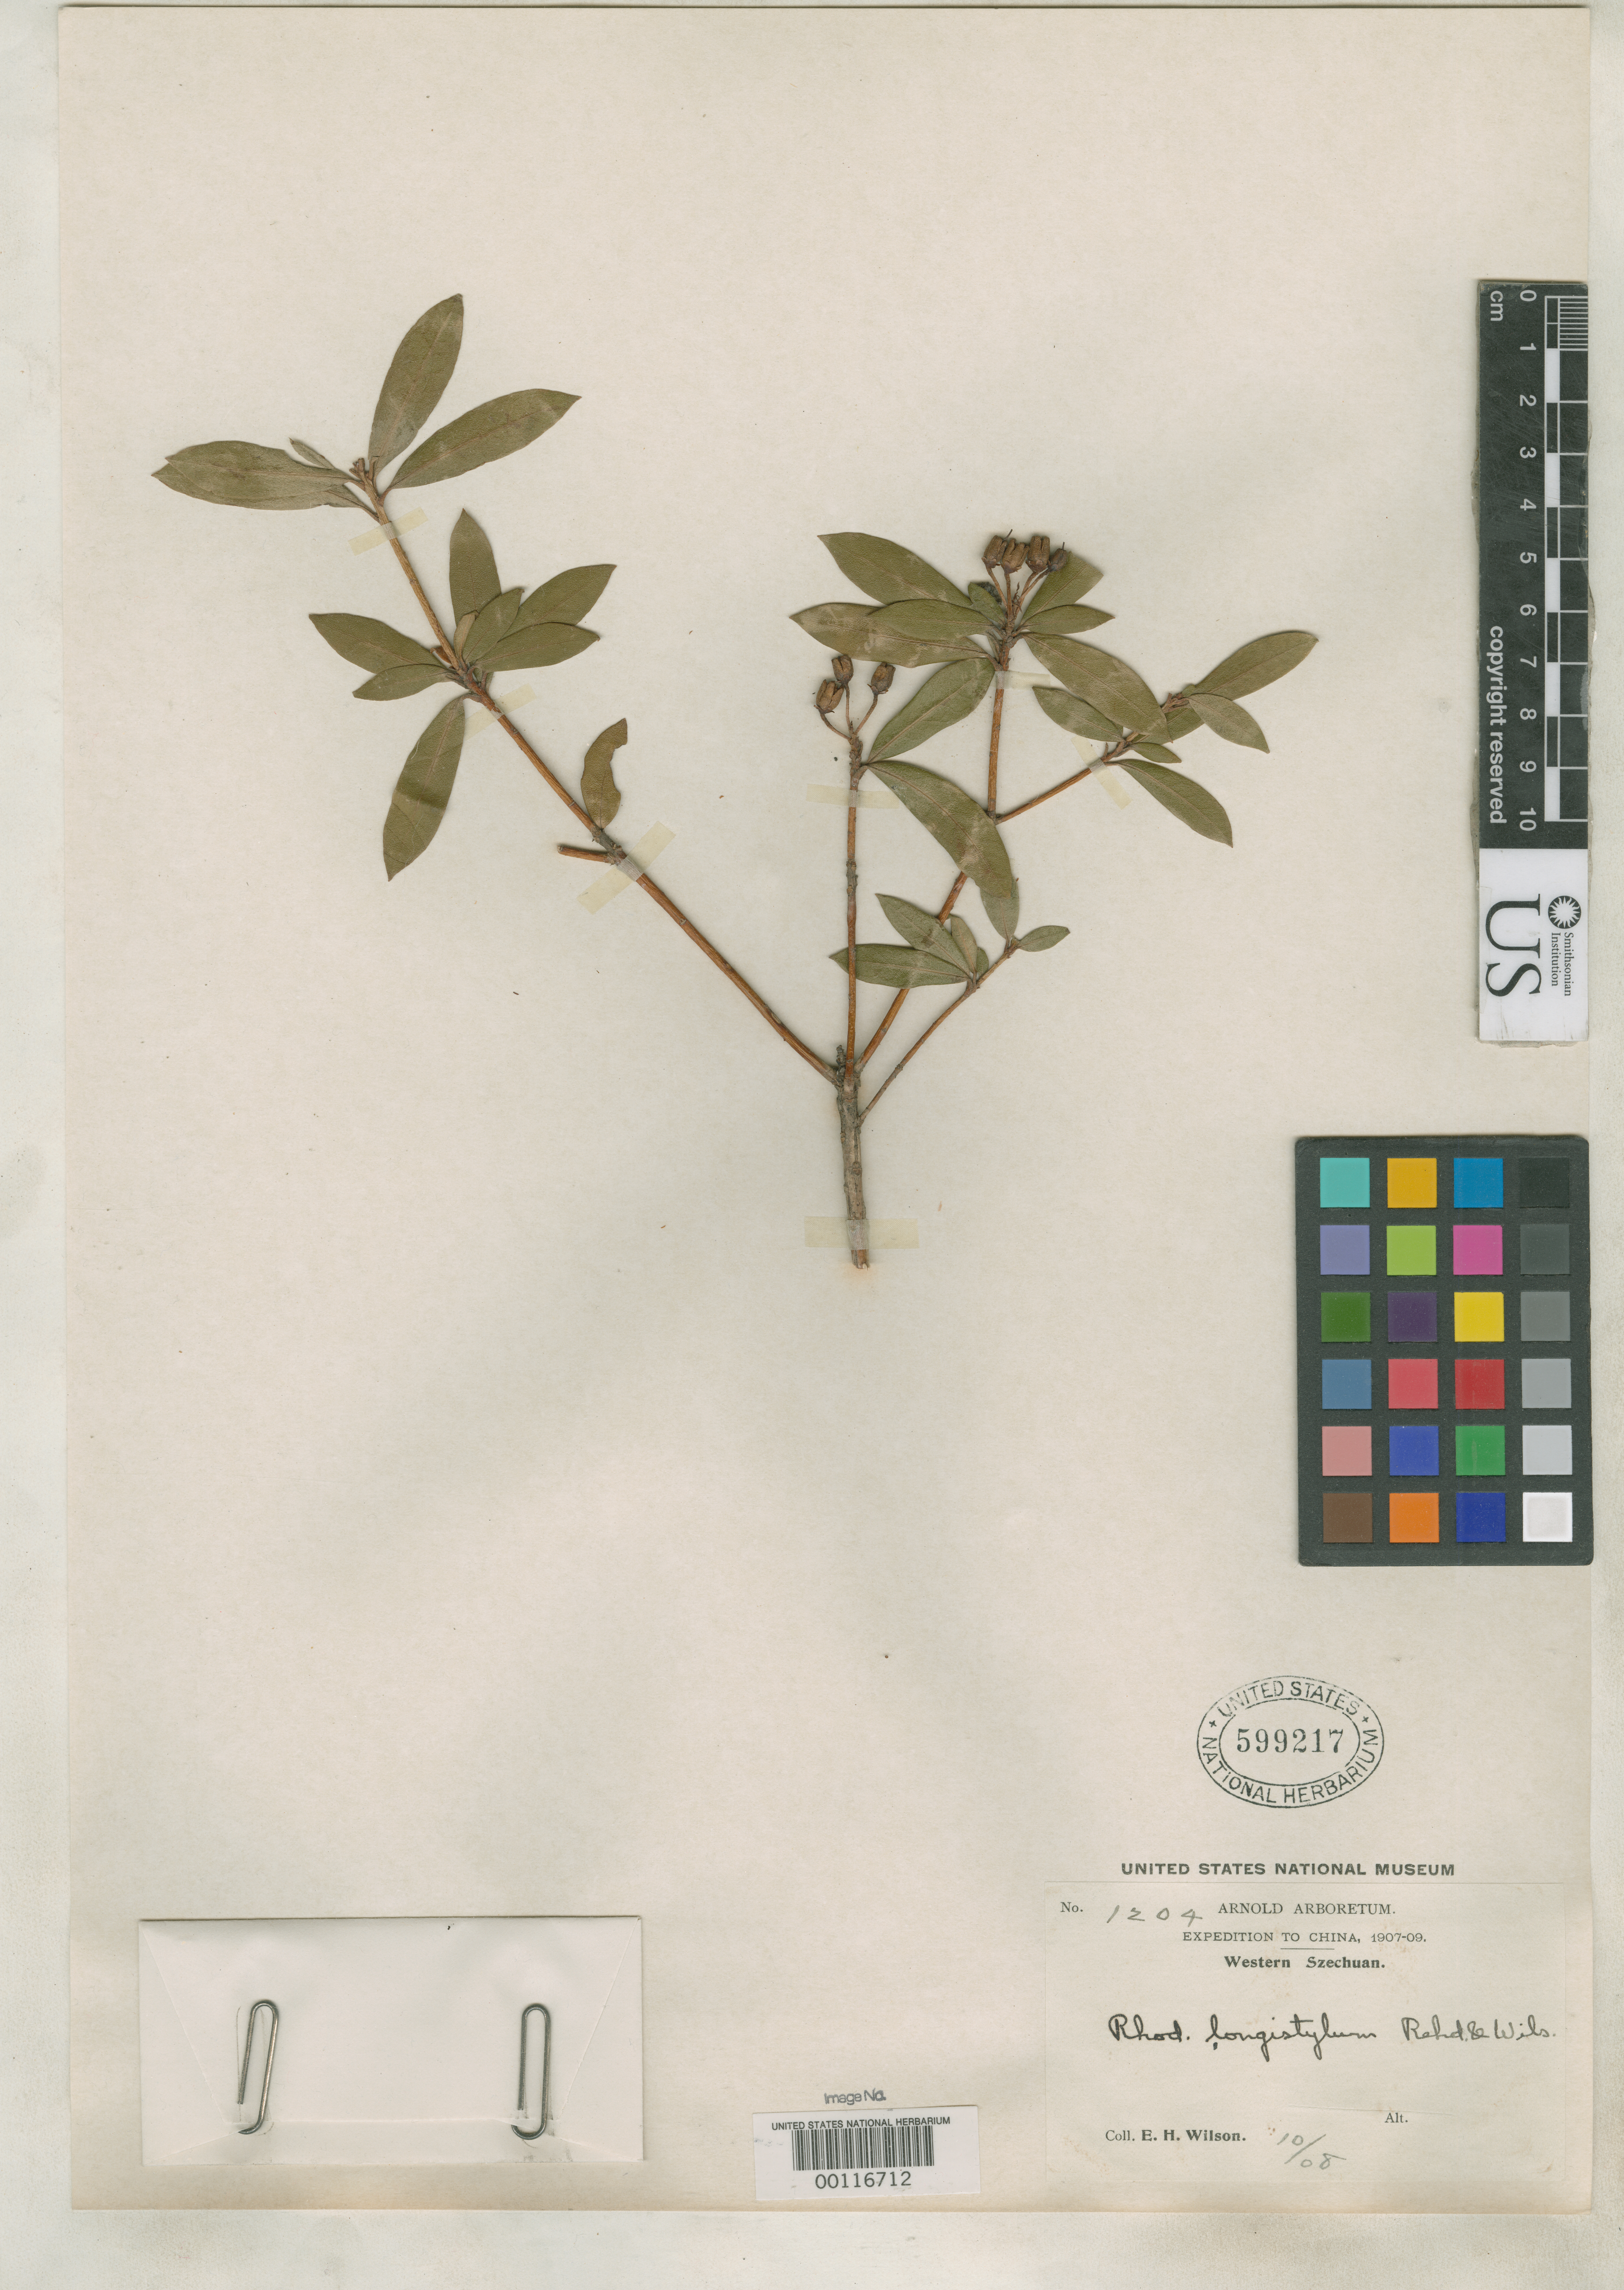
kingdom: Plantae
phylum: Tracheophyta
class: Magnoliopsida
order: Ericales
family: Ericaceae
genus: Rhododendron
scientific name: Rhododendron longistylum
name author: Rehder & E.H. Wilson in Sarg.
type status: Isotype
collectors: E. H. Wilson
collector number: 1204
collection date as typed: Jul 1908 and -- Oct 1908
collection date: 1908-07,1908-10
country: China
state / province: Sichuan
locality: W & near Wen-Ch'uan.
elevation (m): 2300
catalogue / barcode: US 599217